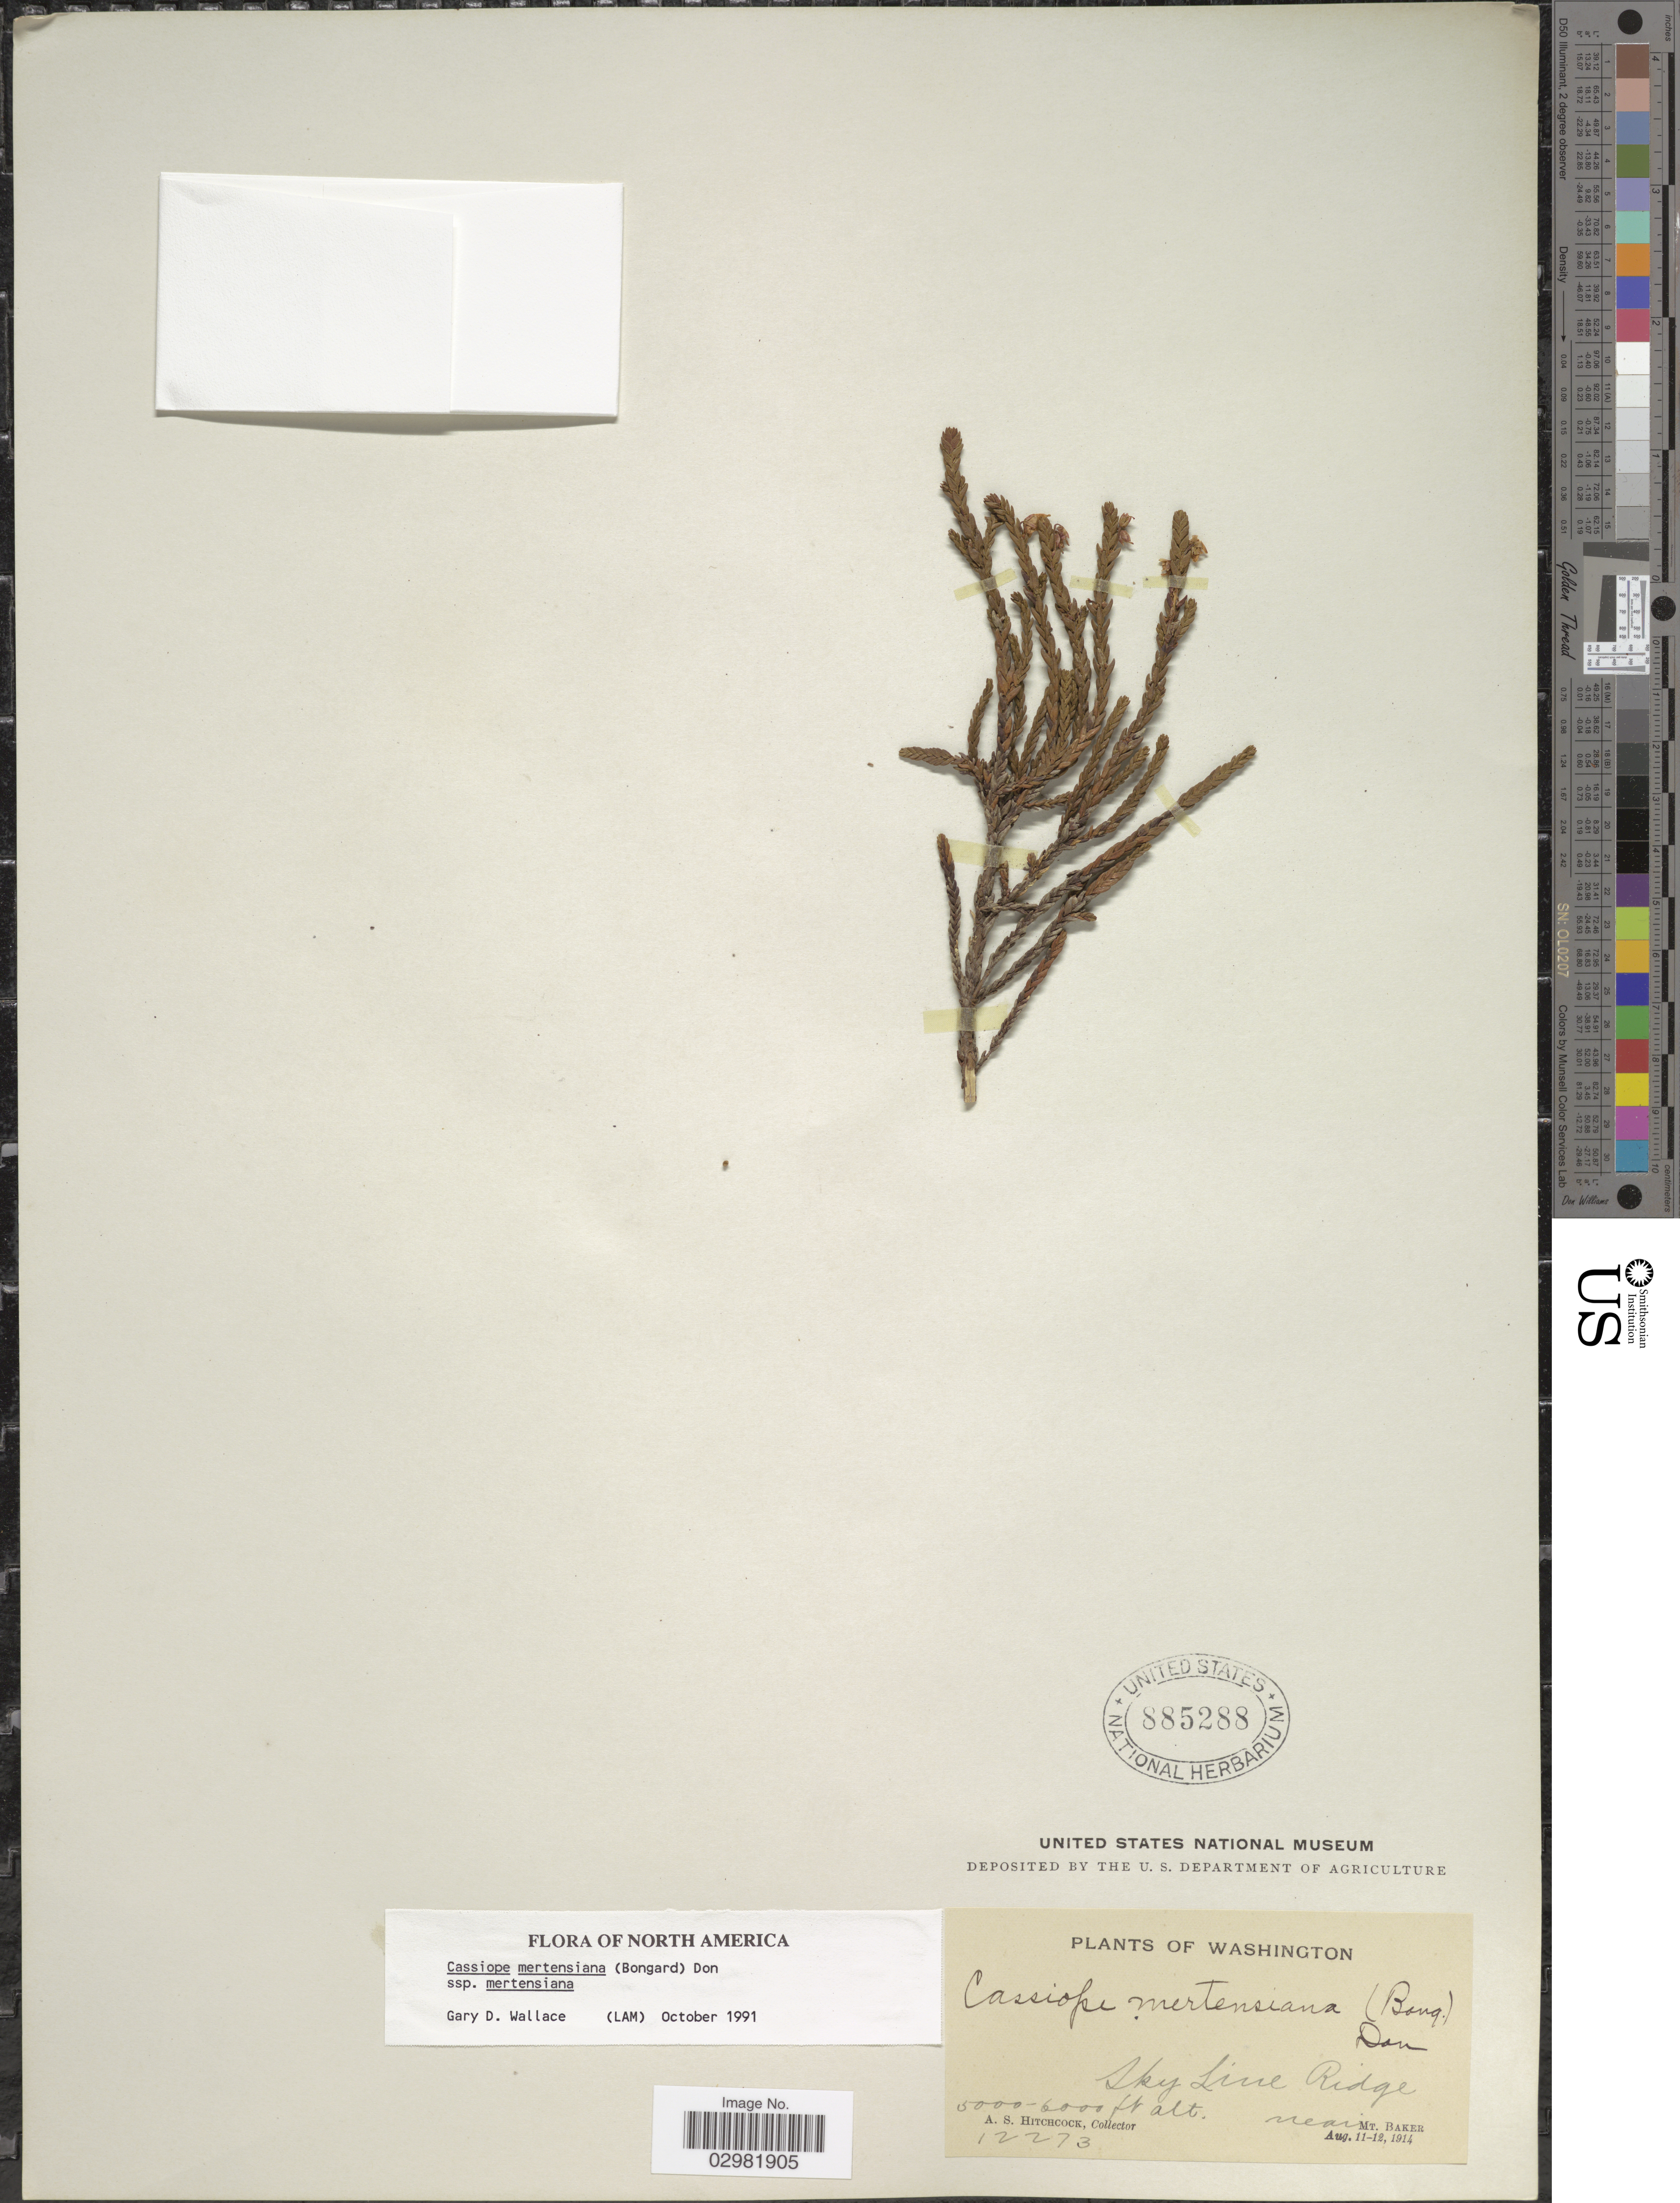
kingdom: Plantae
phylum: Tracheophyta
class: Magnoliopsida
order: Ericales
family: Ericaceae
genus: Cassiope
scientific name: Cassiope mertensiana subsp. mertensiana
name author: (Bong.) G. Don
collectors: A. S. Hitchcock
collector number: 12273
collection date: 1914-08-11/1914-08-12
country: United States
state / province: Washington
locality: Sky Line Ridge, near Mt. Baker.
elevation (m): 1524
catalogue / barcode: US 885288